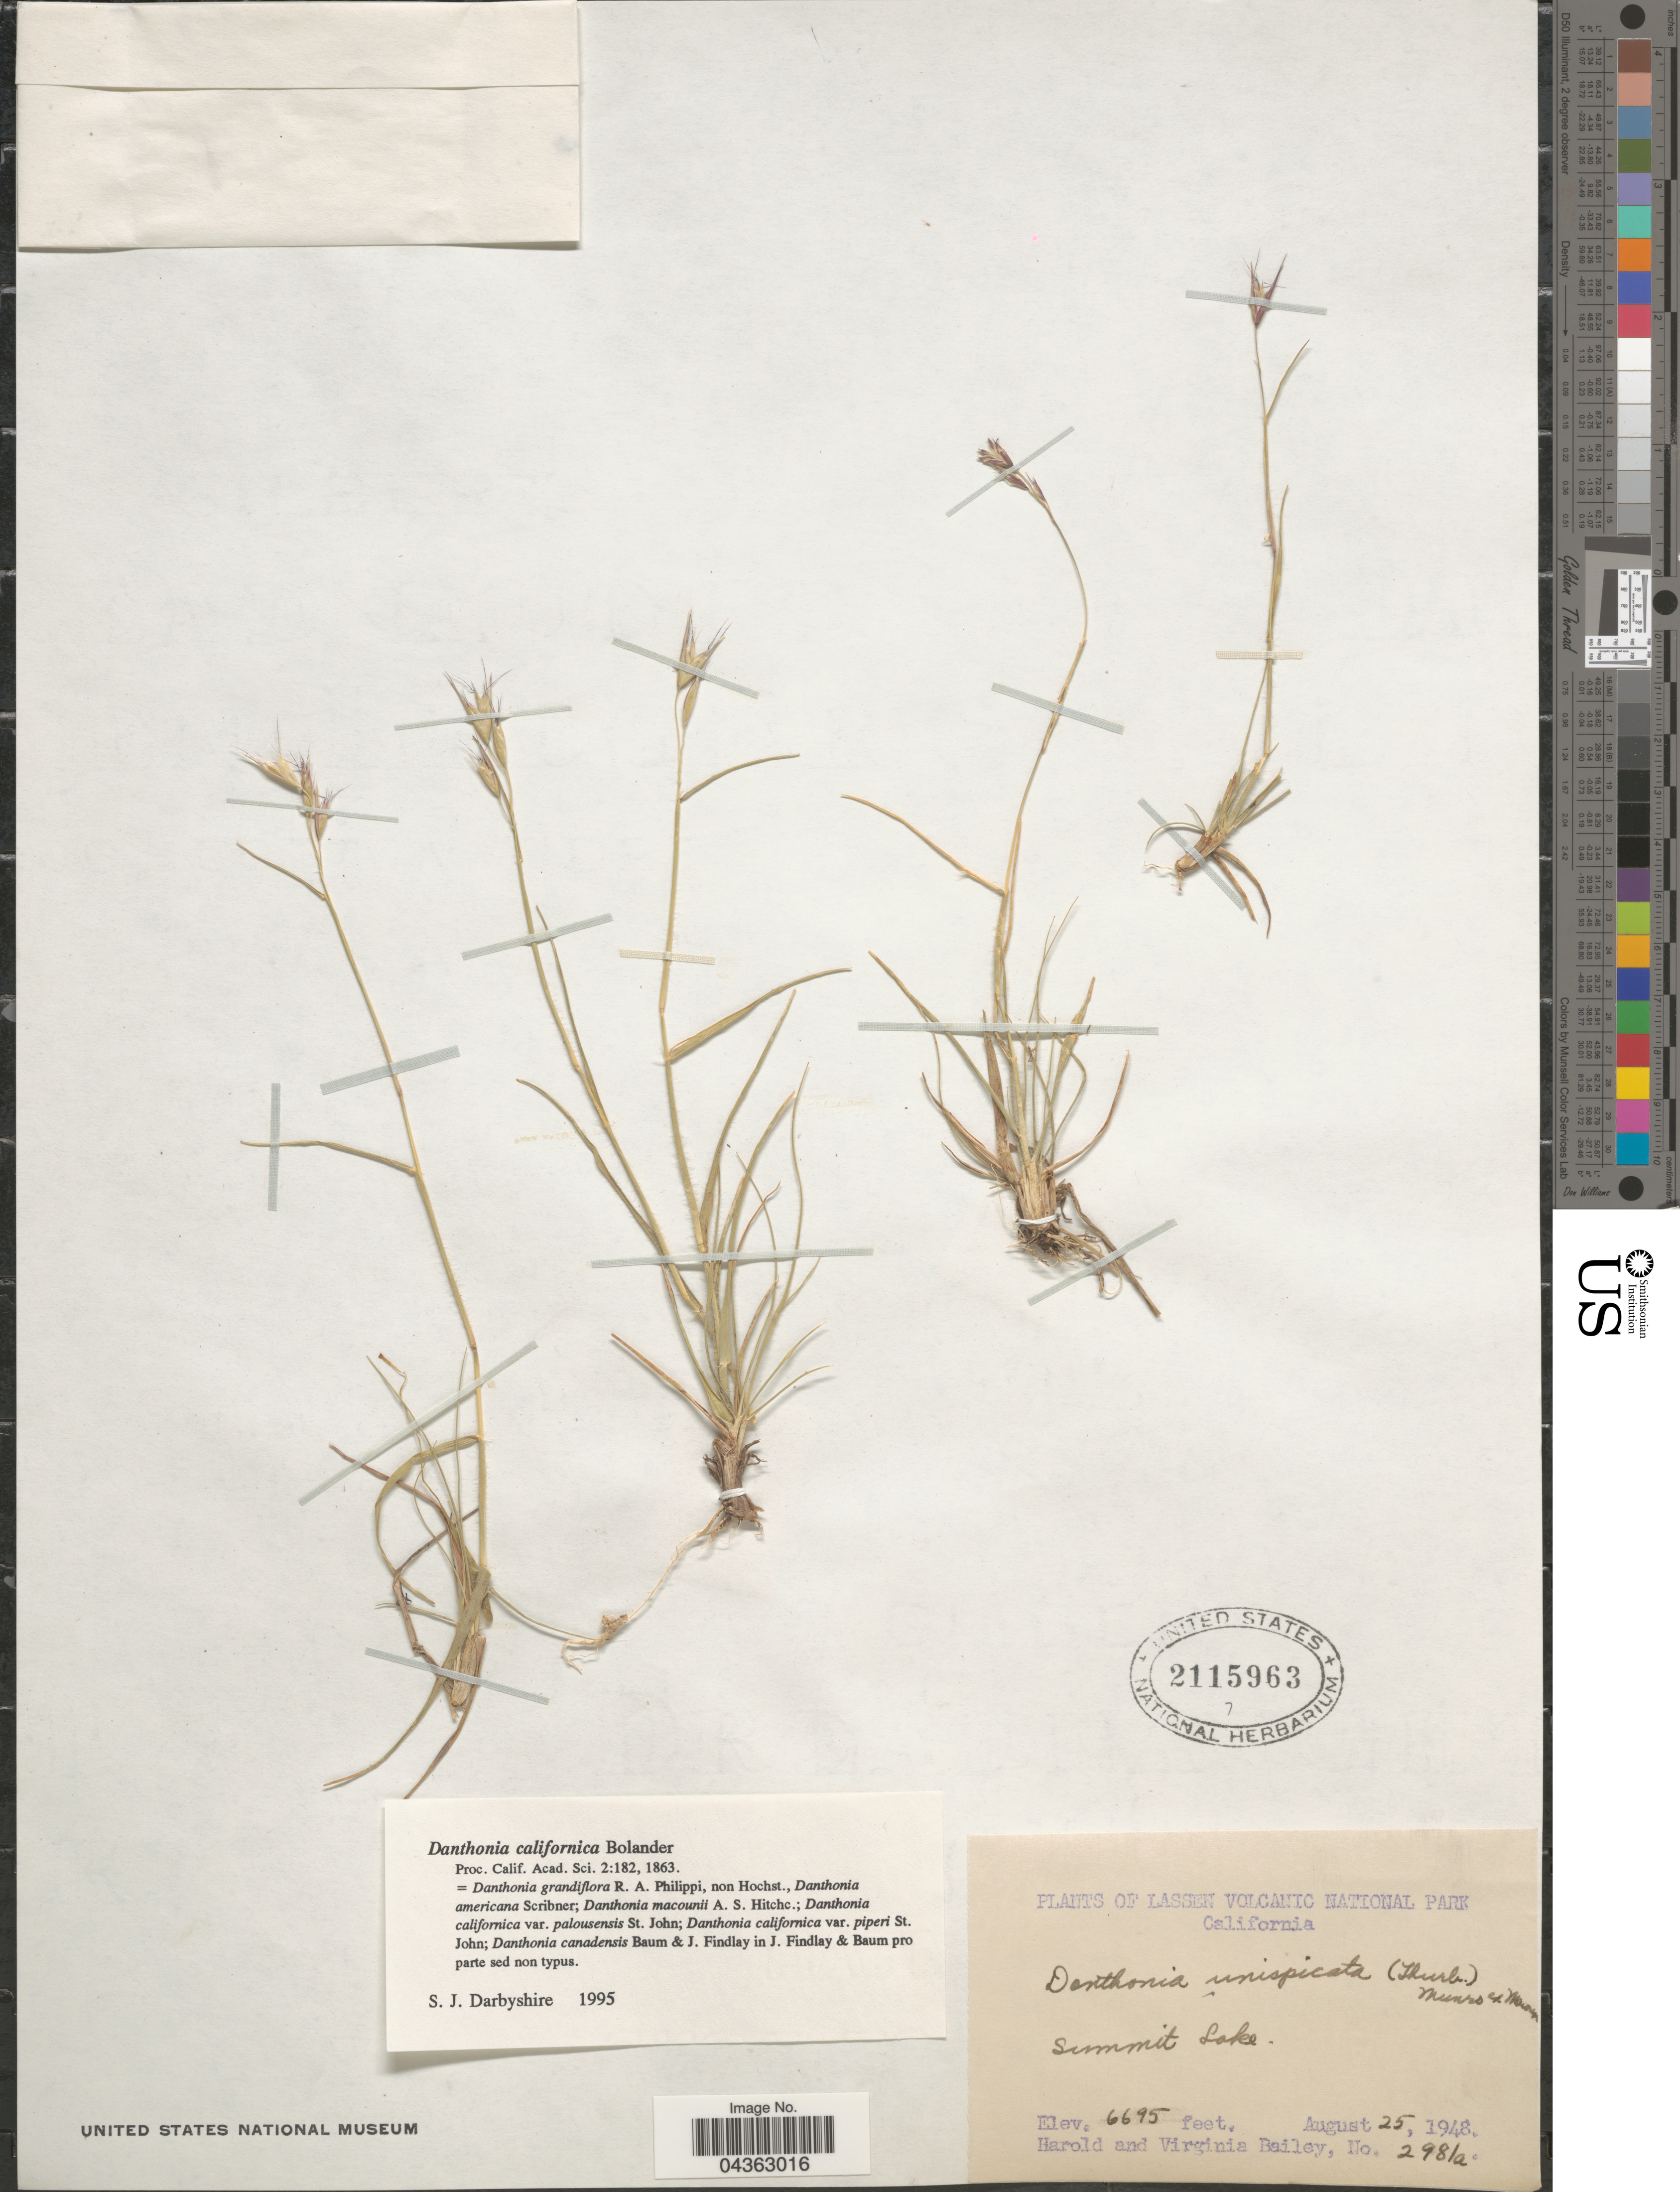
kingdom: Plantae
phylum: Tracheophyta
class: Liliopsida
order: Poales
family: Poaceae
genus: Danthonia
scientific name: Danthonia californica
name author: Bol.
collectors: H. Bailey & V. L. Bailey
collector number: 2981a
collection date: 1948-08-25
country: United States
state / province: California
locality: Lassen Volcanic National Park. Summit Lake.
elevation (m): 2041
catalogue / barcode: US 2115963